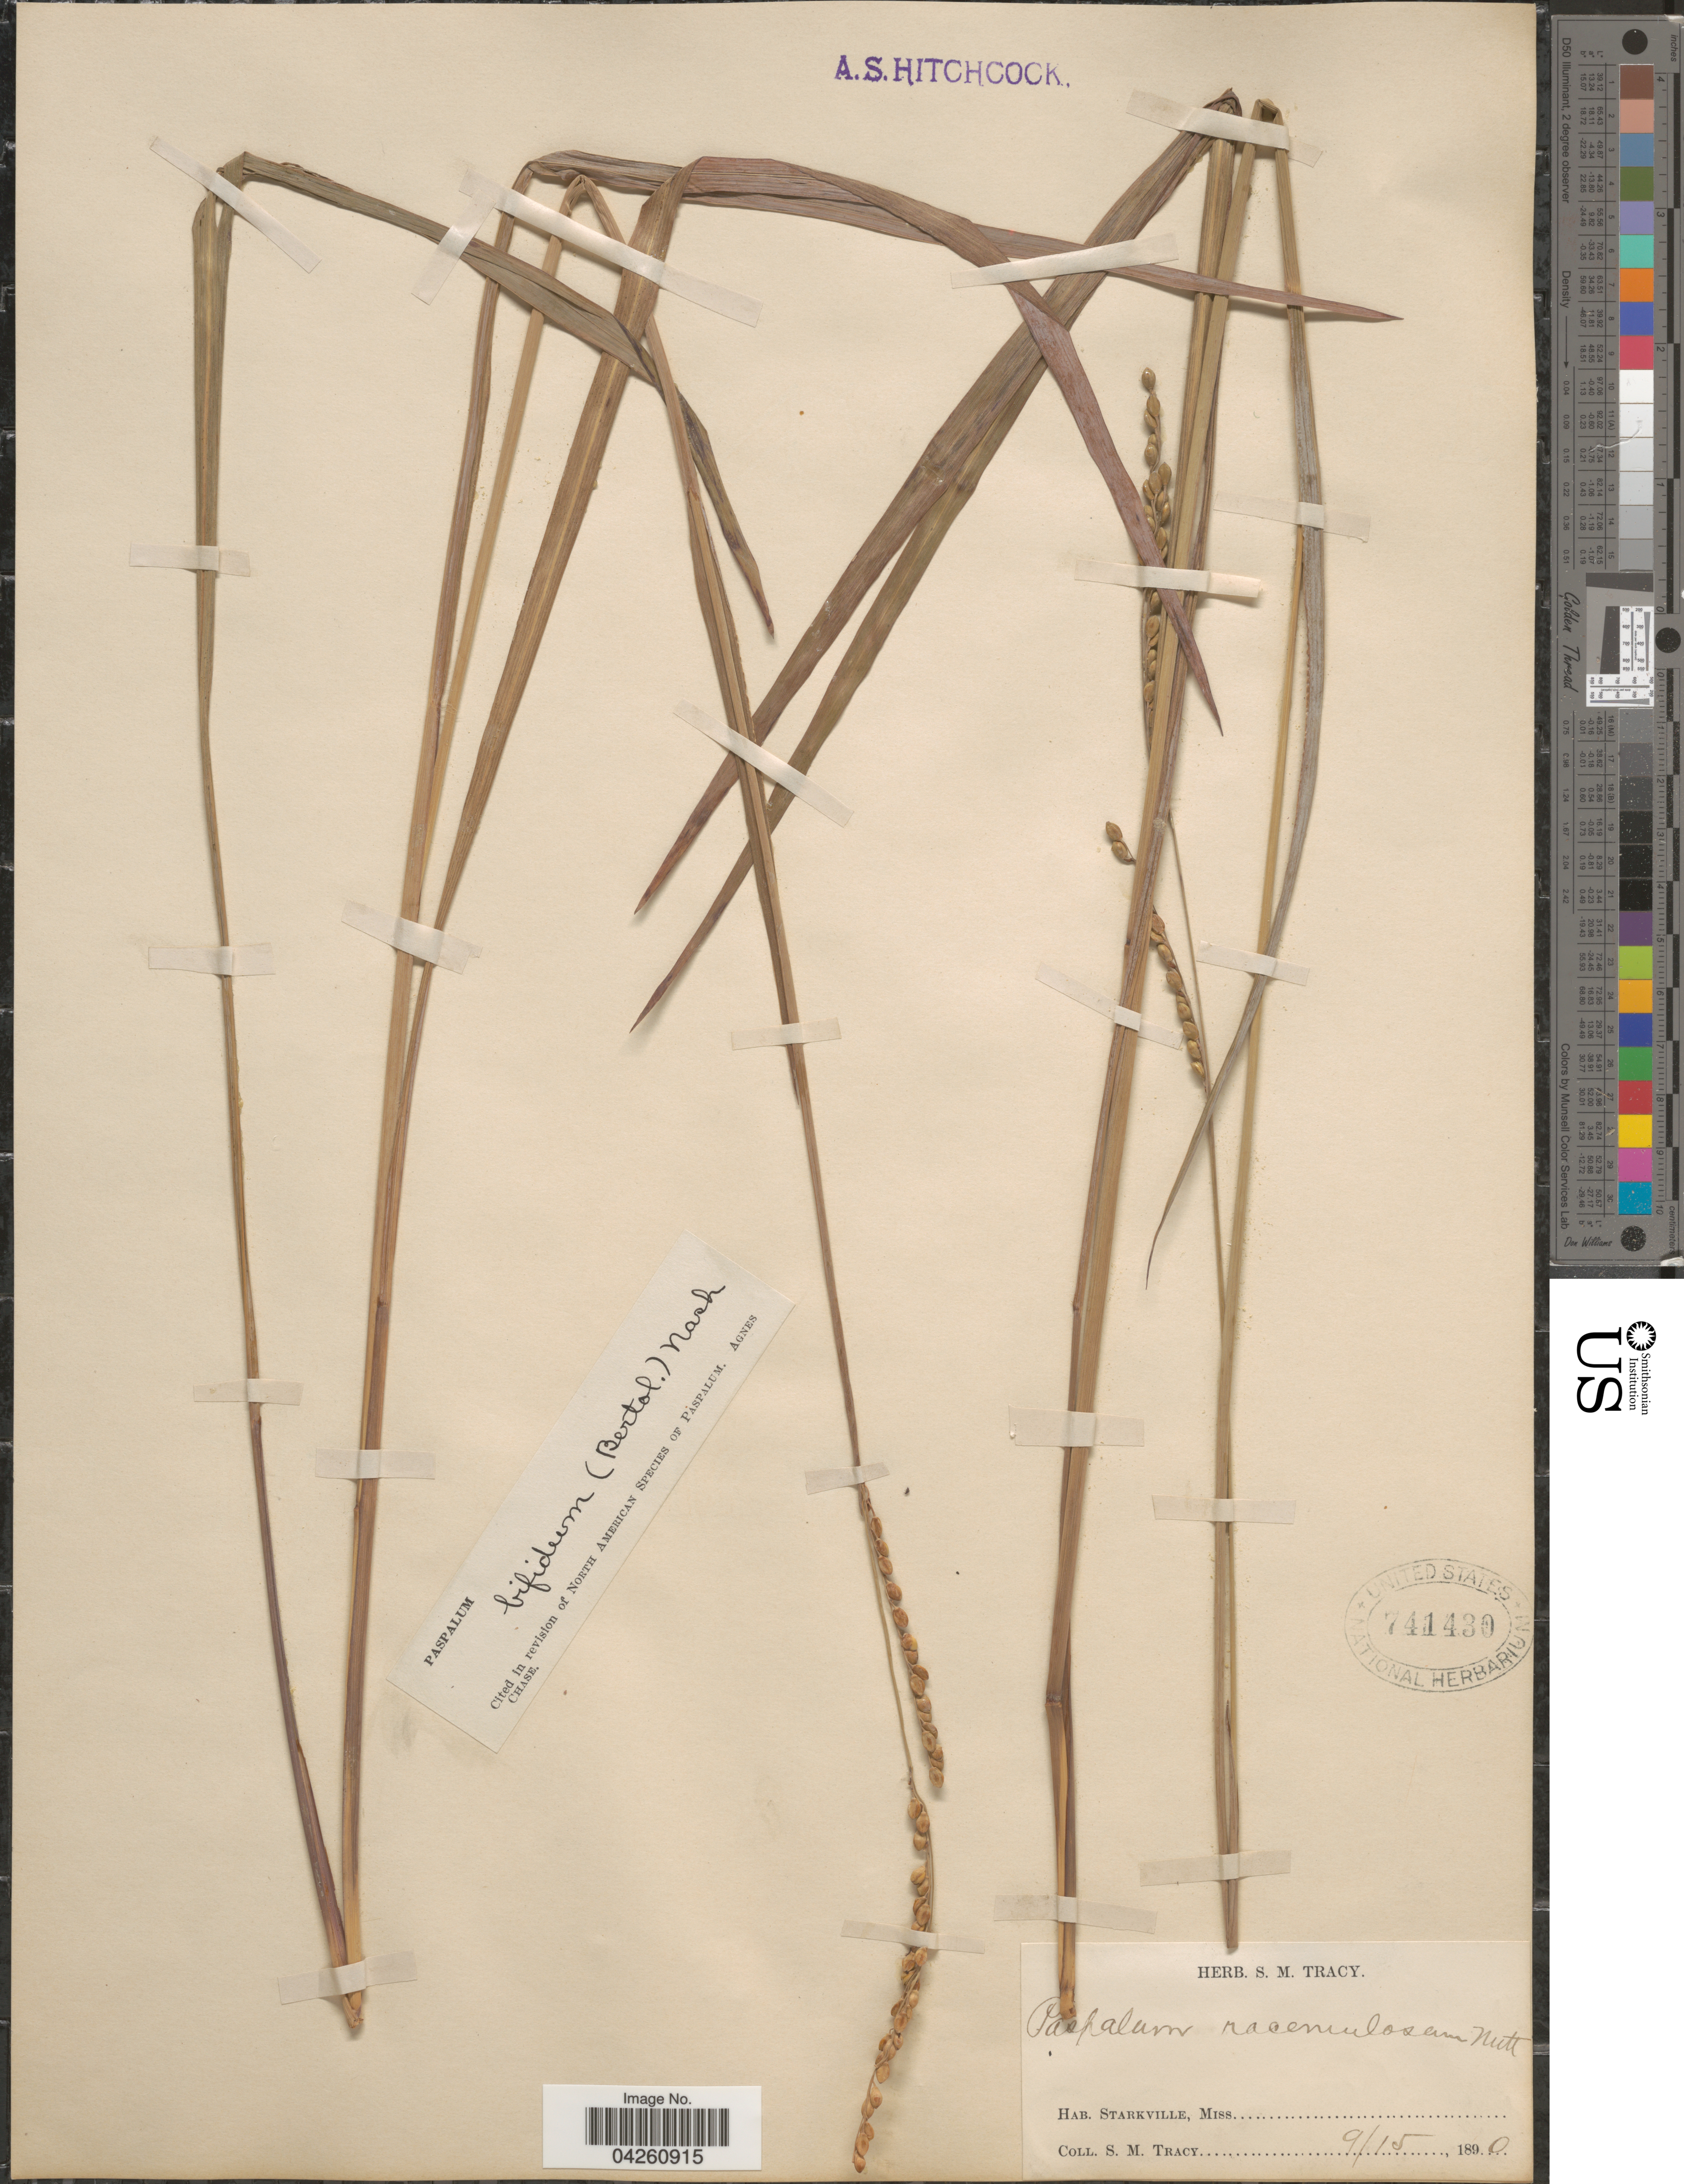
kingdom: Plantae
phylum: Tracheophyta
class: Liliopsida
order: Poales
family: Poaceae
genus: Paspalum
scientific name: Paspalum bifidum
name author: (Bertol.) Nash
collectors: S. M. Tracy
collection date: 1890-09-15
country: United States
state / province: Mississippi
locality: Starkville.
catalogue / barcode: US 741430